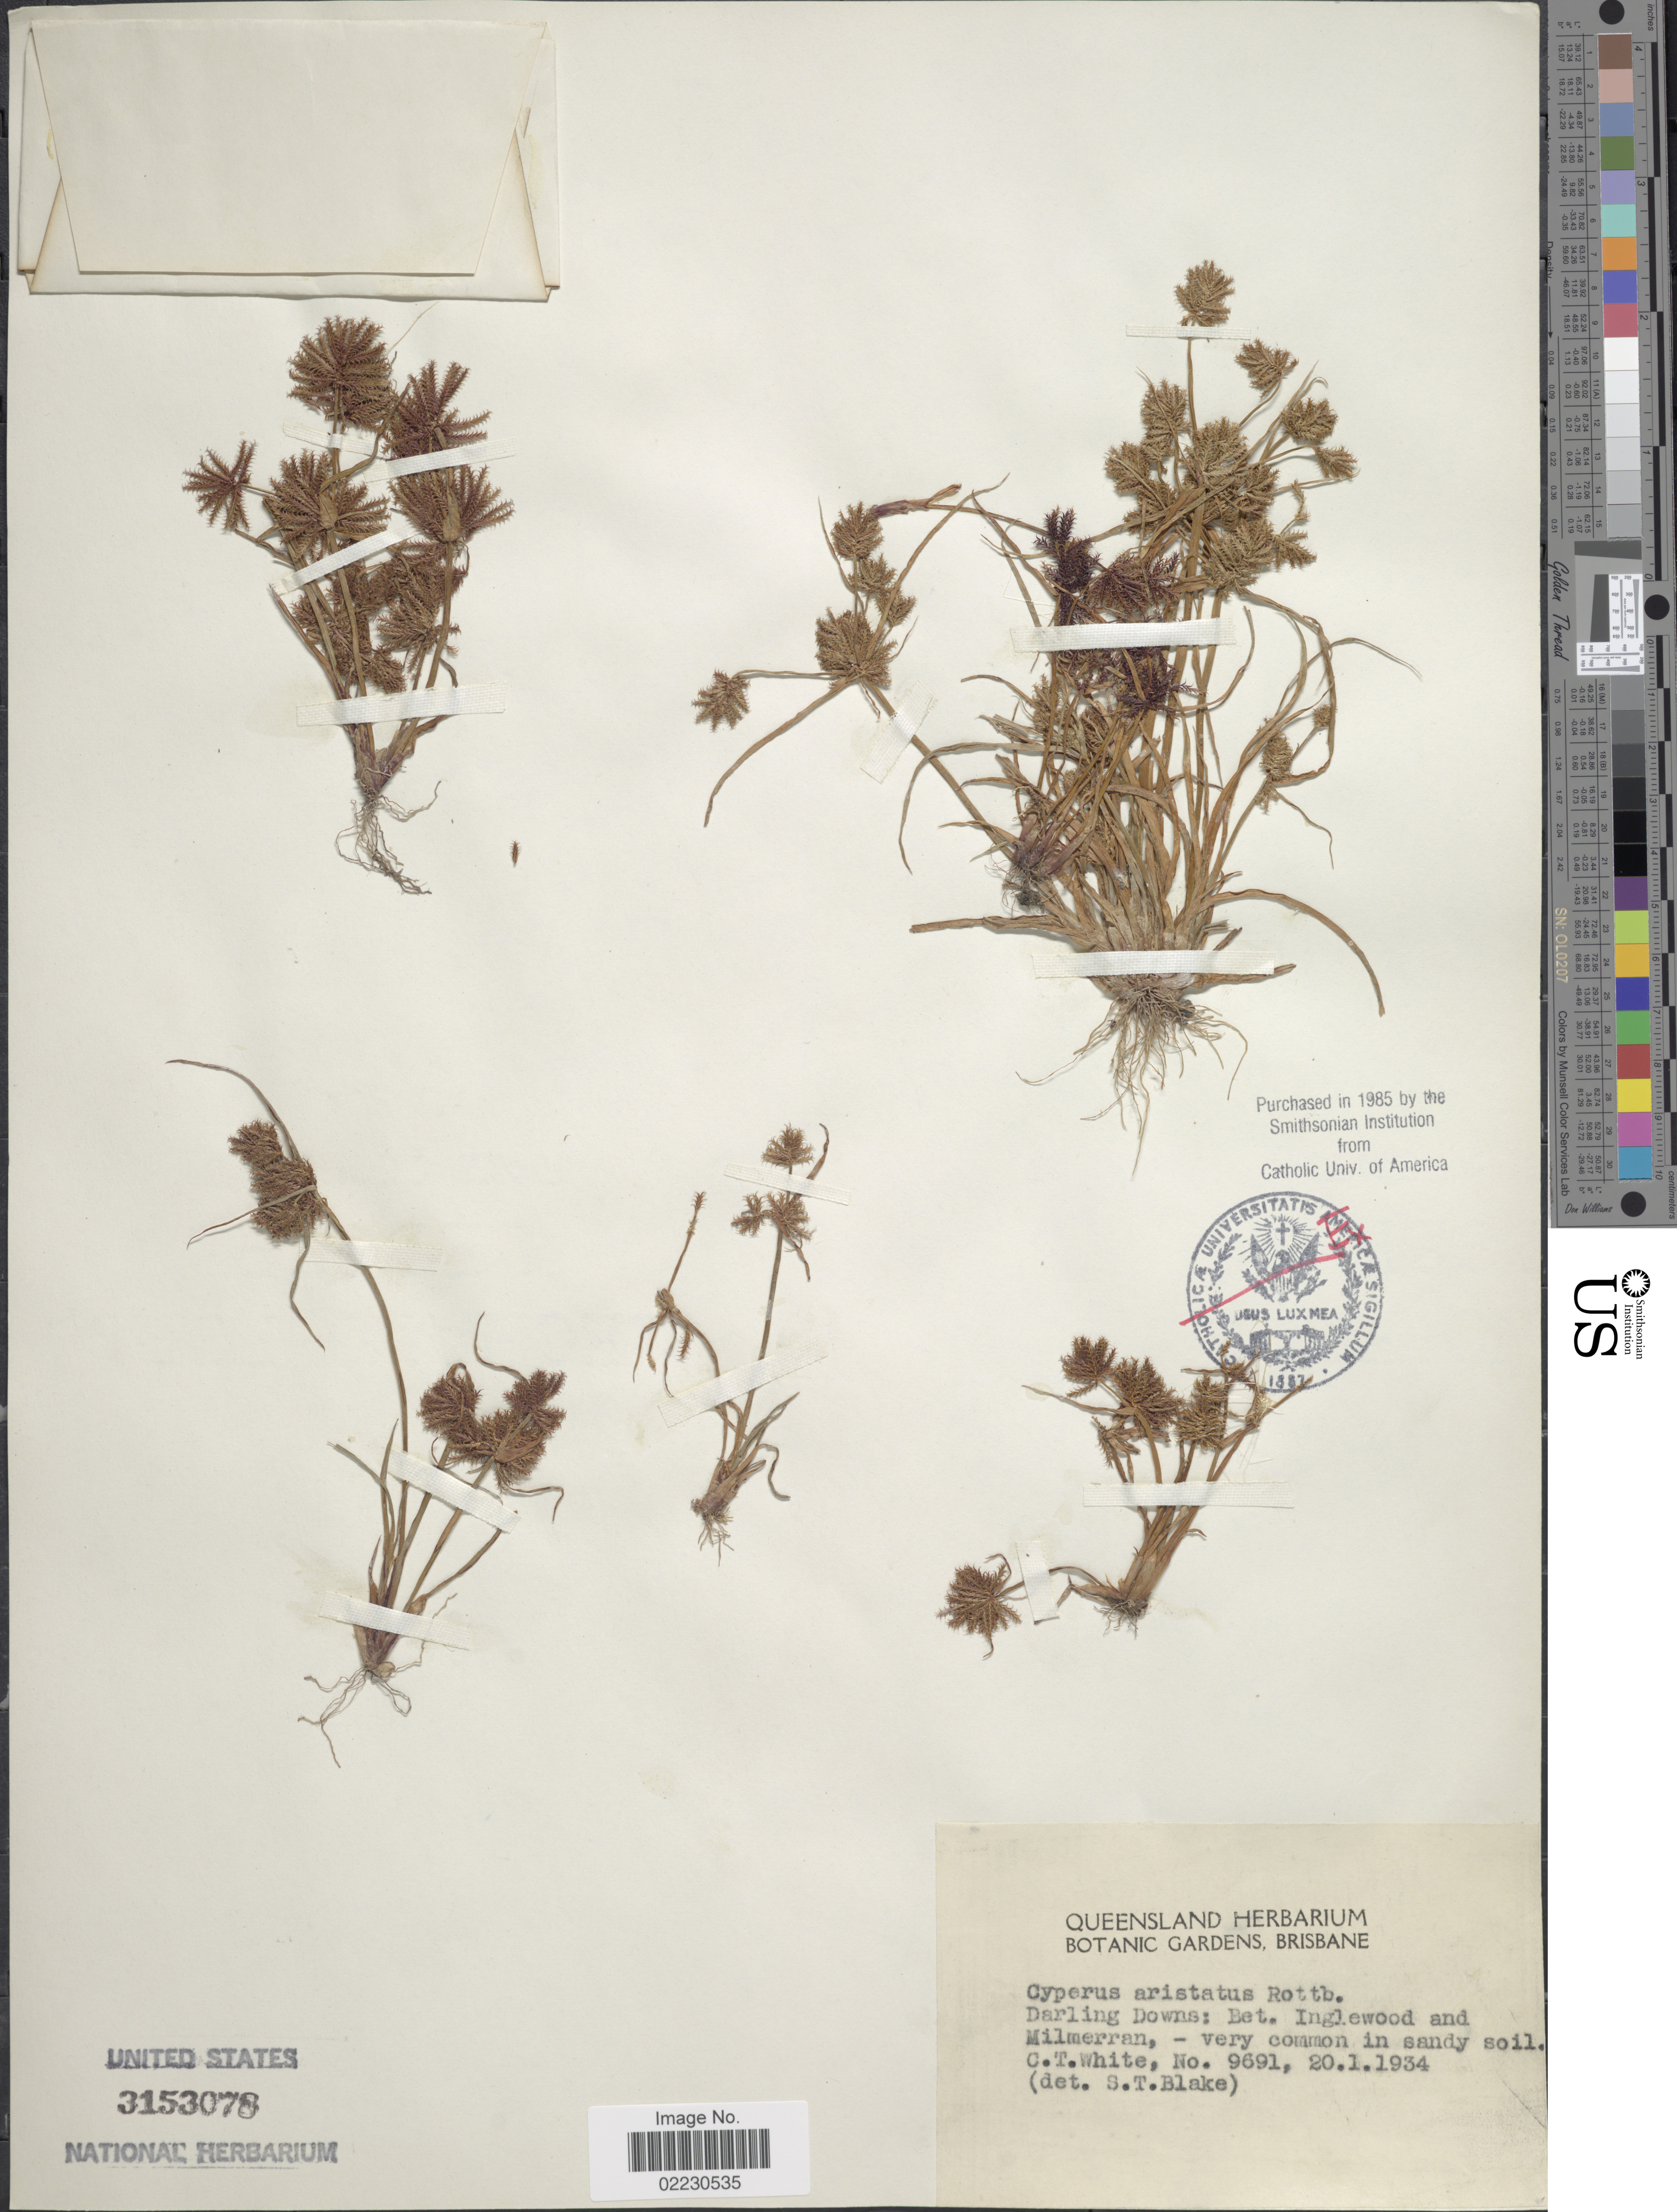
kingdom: Plantae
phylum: Tracheophyta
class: Liliopsida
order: Poales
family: Cyperaceae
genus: Cyperus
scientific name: Cyperus squarrosus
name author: L.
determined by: Strong, Mark T., (BOT), Smithsonian Institution - National Museum of Natural History (UNITED STATES)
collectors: C. T. White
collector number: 9691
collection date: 1934-01-20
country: Australia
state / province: Queensland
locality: Darling Downs: Bet. Inglewood and Milmerran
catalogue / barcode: US 3153078